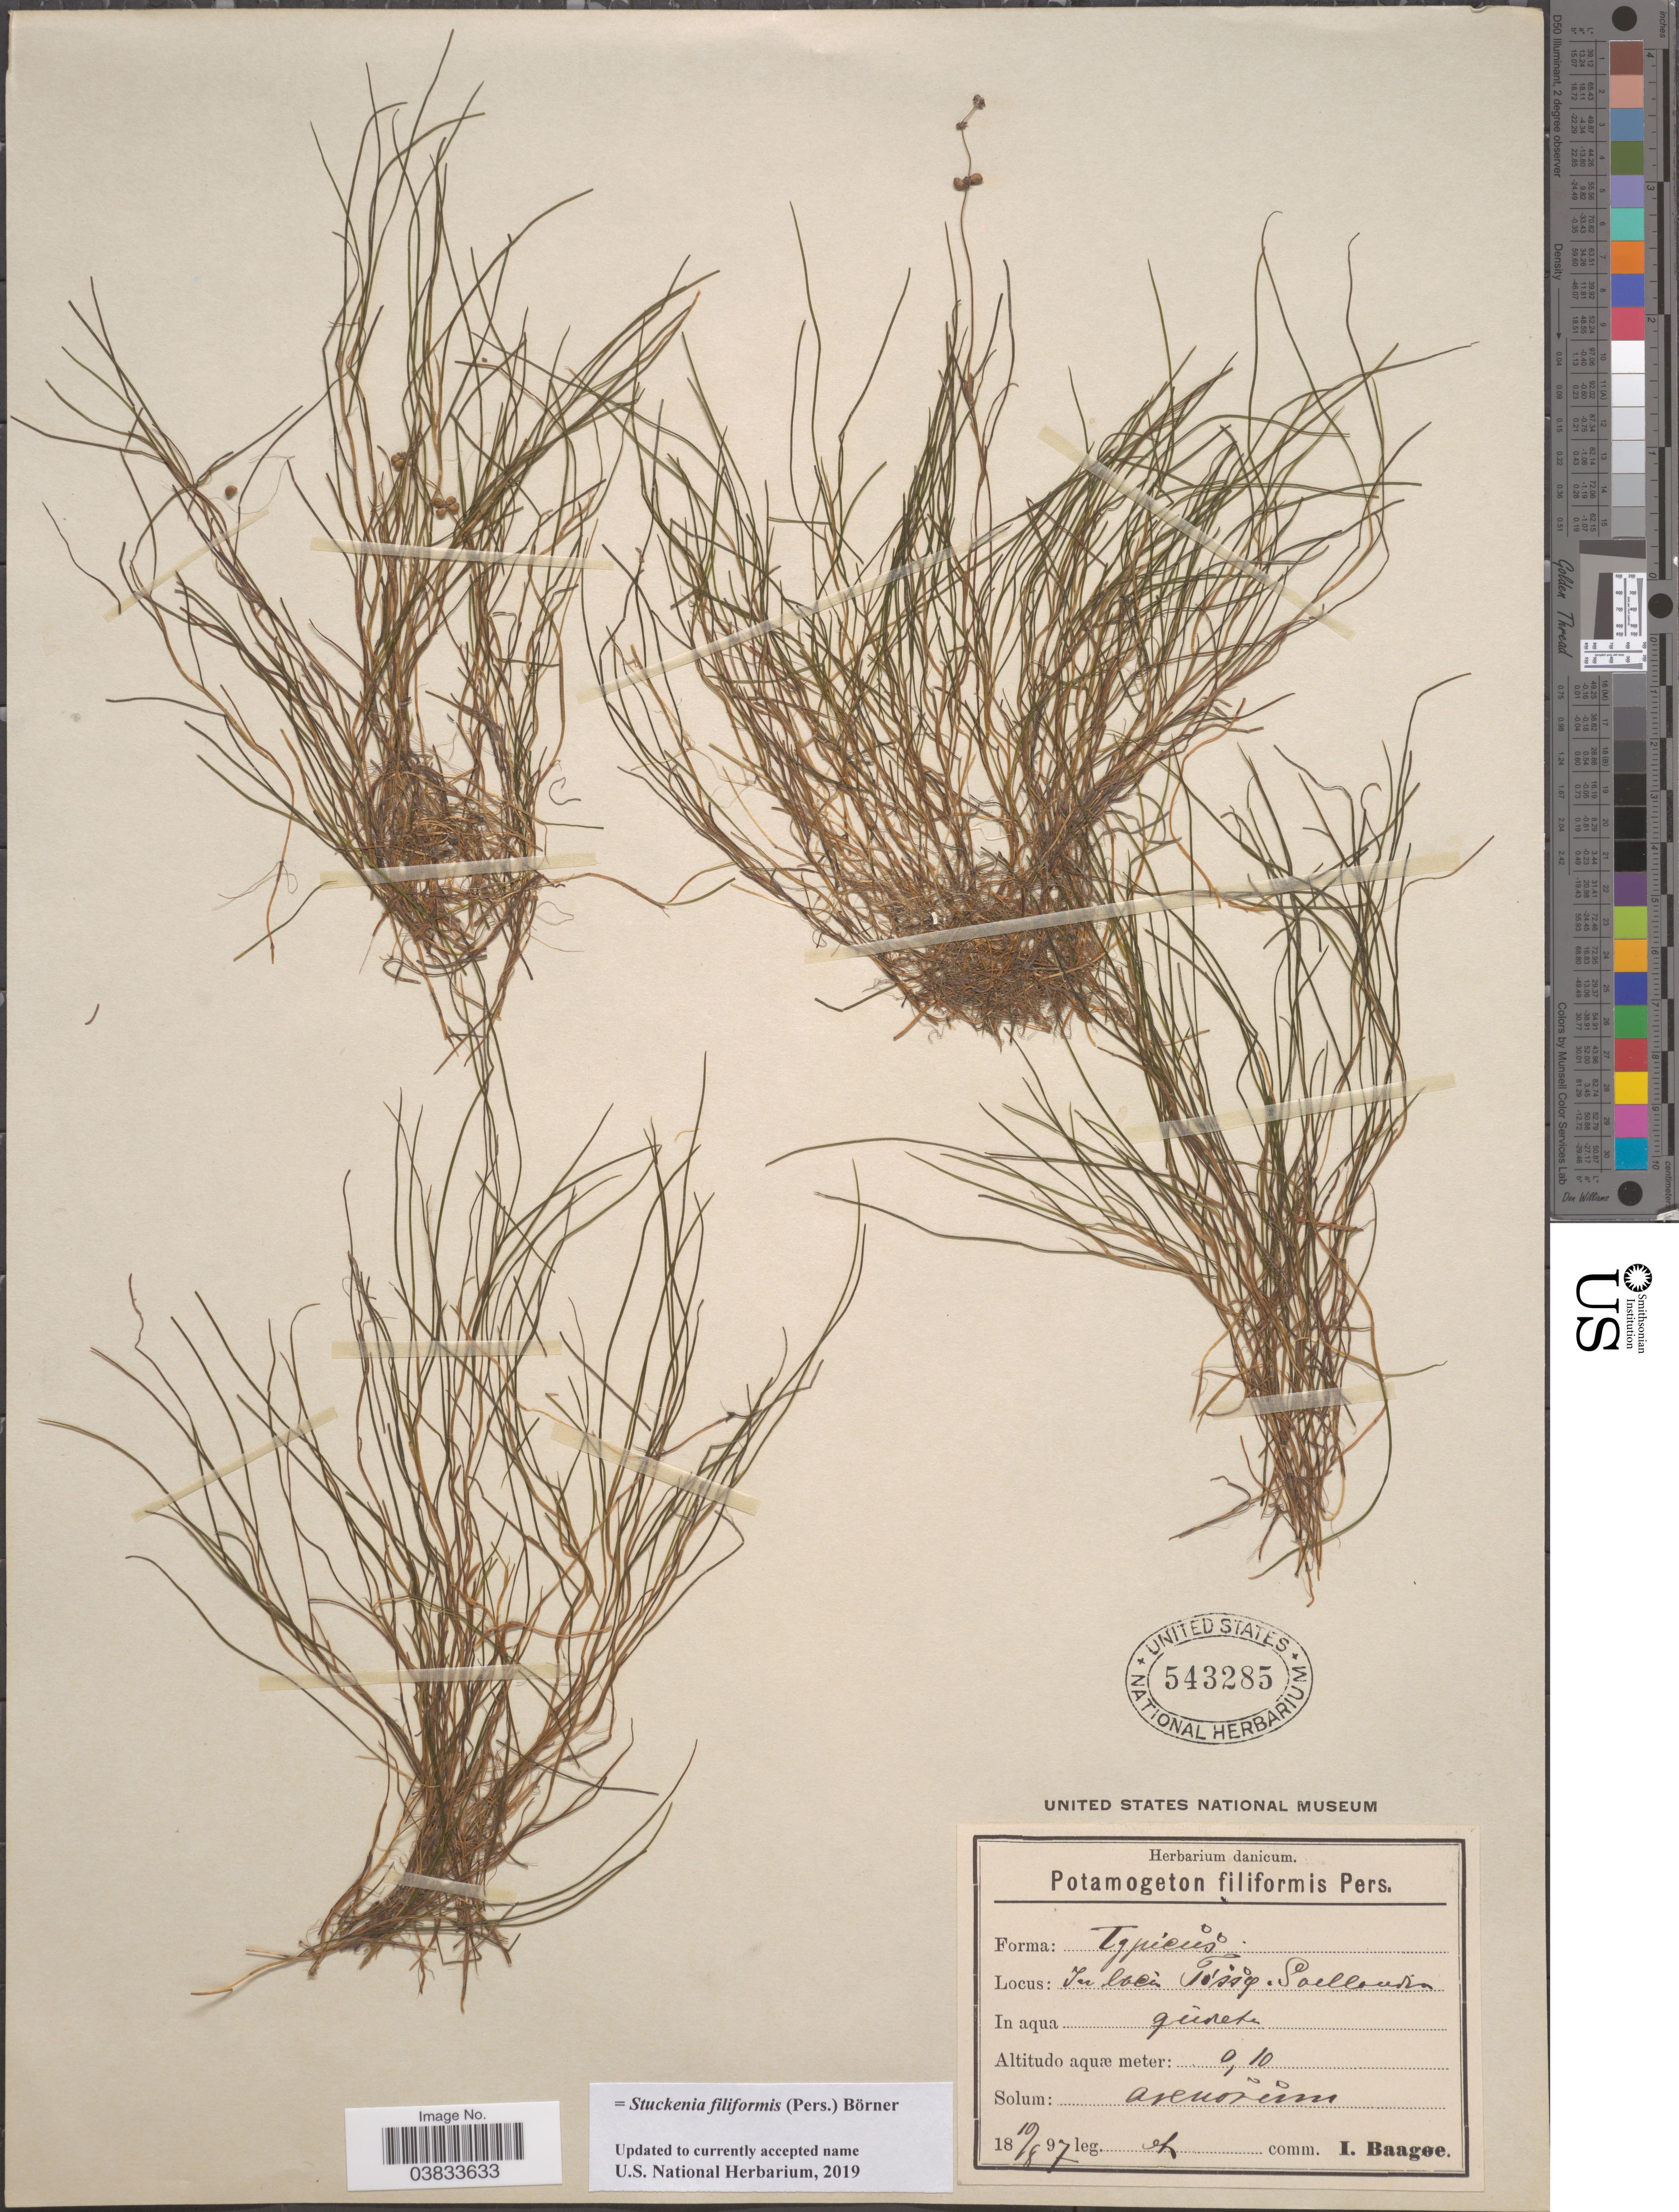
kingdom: Plantae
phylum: Tracheophyta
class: Liliopsida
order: Alismatales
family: Potamogetonaceae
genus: Stuckenia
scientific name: Stuckenia filiformis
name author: (Pers.) Börner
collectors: I. Baagøe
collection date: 1897-08-10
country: Denmark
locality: In locci [illegible text] Saellandia.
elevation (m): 0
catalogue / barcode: US 543285